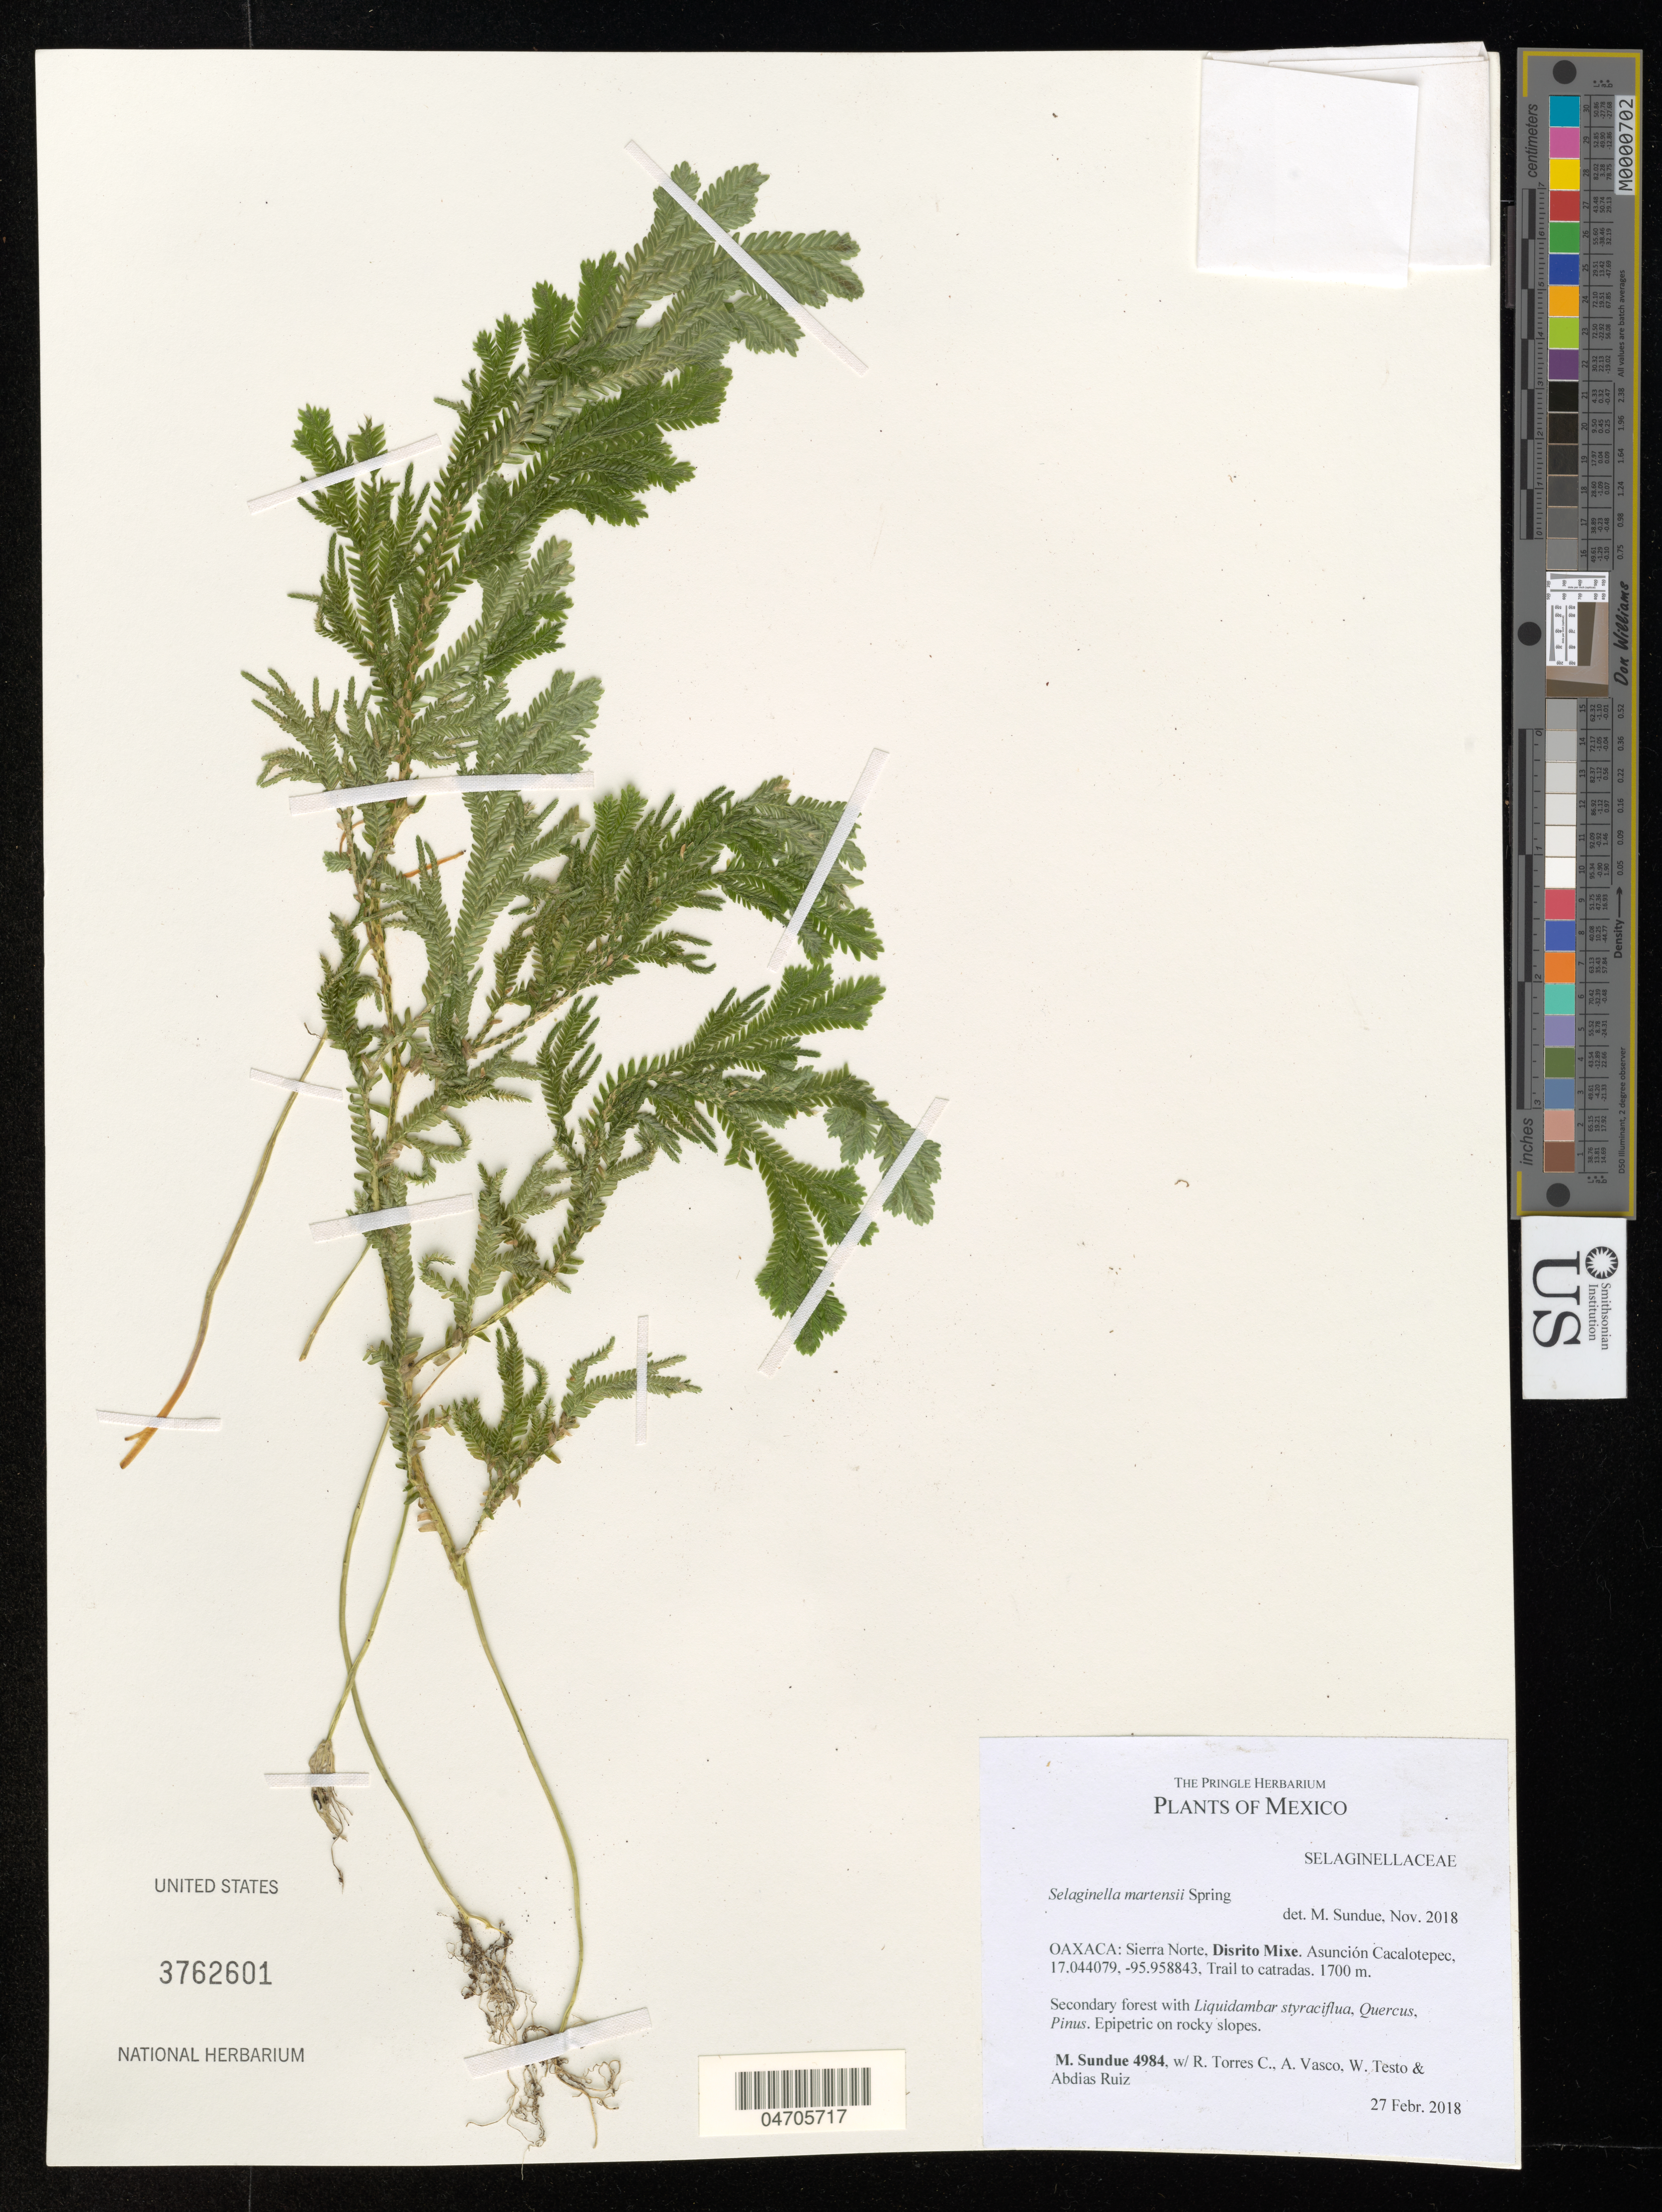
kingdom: Plantae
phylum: Tracheophyta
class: Lycopodiopsida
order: Selaginellales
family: Selaginellaceae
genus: Selaginella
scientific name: Selaginella martensii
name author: Spring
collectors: M. Sundue, R. Torres C., A. Vasco & W. Testo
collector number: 4984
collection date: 2018-02-27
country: Mexico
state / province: Oaxaca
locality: Sierra Norte, Distrito Mixe. Asunción Cacalotepec. Trail to catradas.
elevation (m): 1700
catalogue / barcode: US 3762601